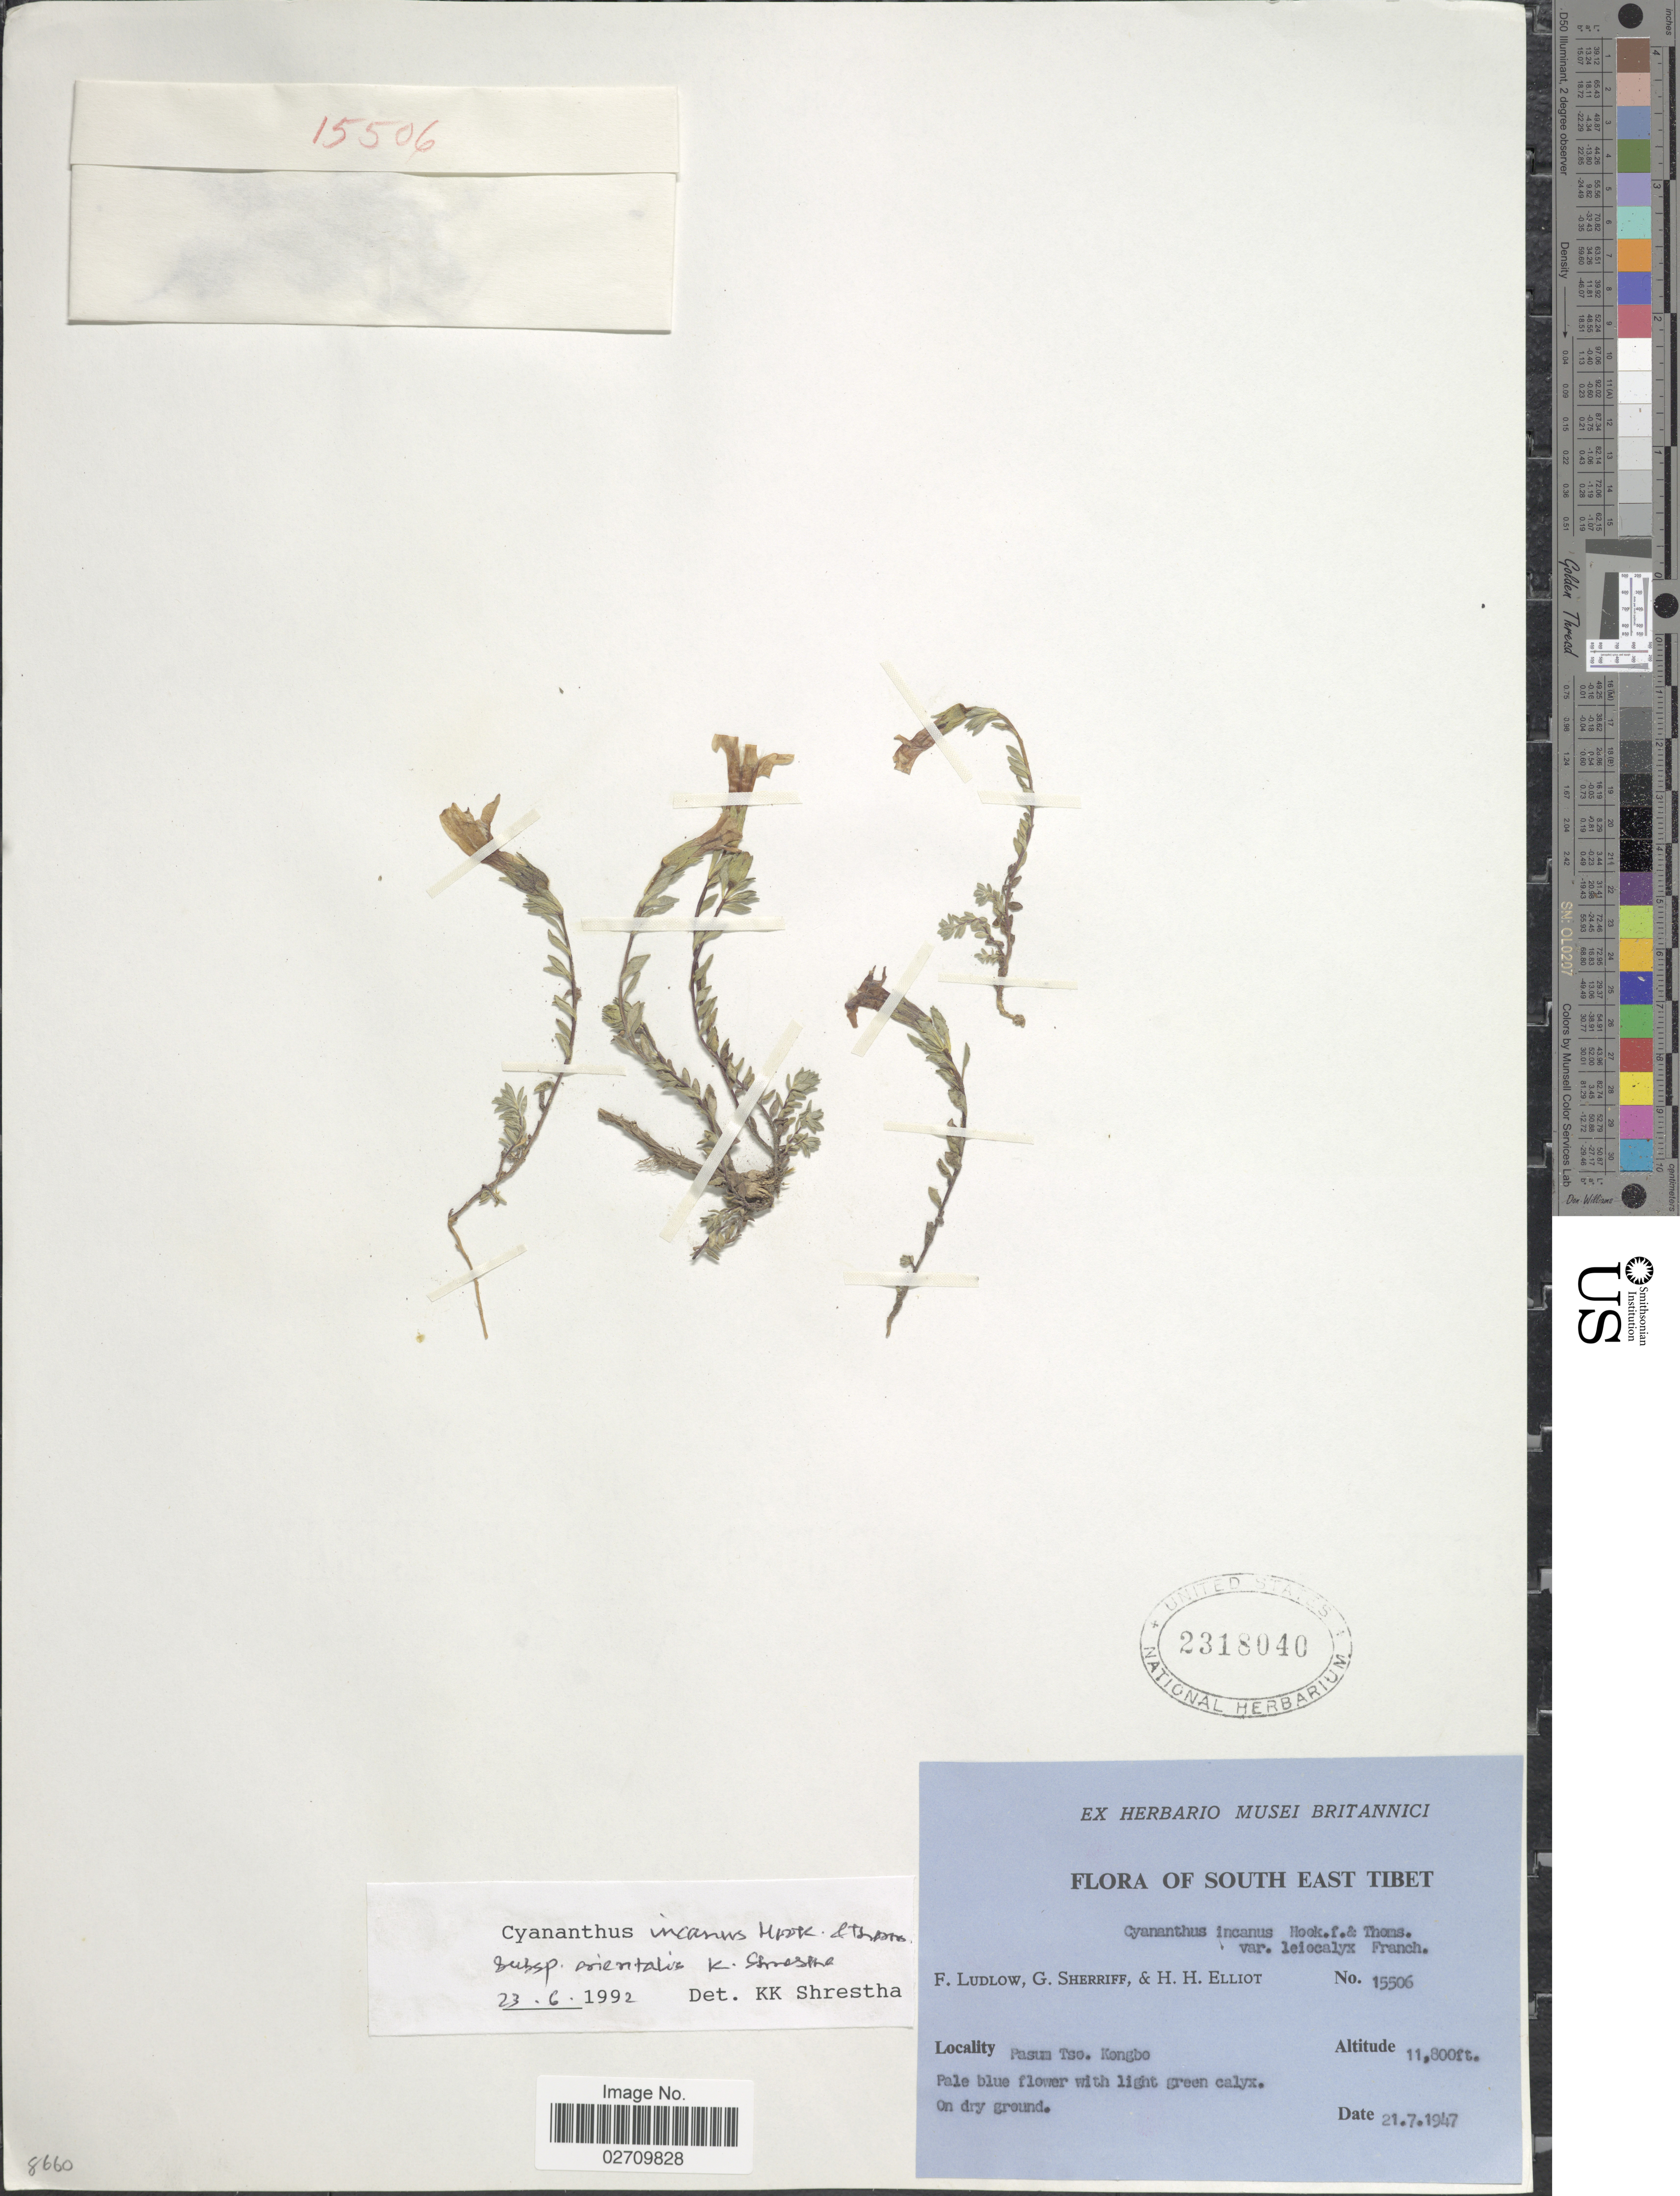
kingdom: Plantae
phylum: Tracheophyta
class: Magnoliopsida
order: Asterales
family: Campanulaceae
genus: Cyananthus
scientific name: Cyananthus incanus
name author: Hook. f. & Thomson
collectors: F. Ludlow, G. Sherriff & H. H. Elliot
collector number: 15506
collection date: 1947-07-21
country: China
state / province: Xizang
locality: South East Tibet, Pasum Tso. Kongbo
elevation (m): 3597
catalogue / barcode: US 2318040